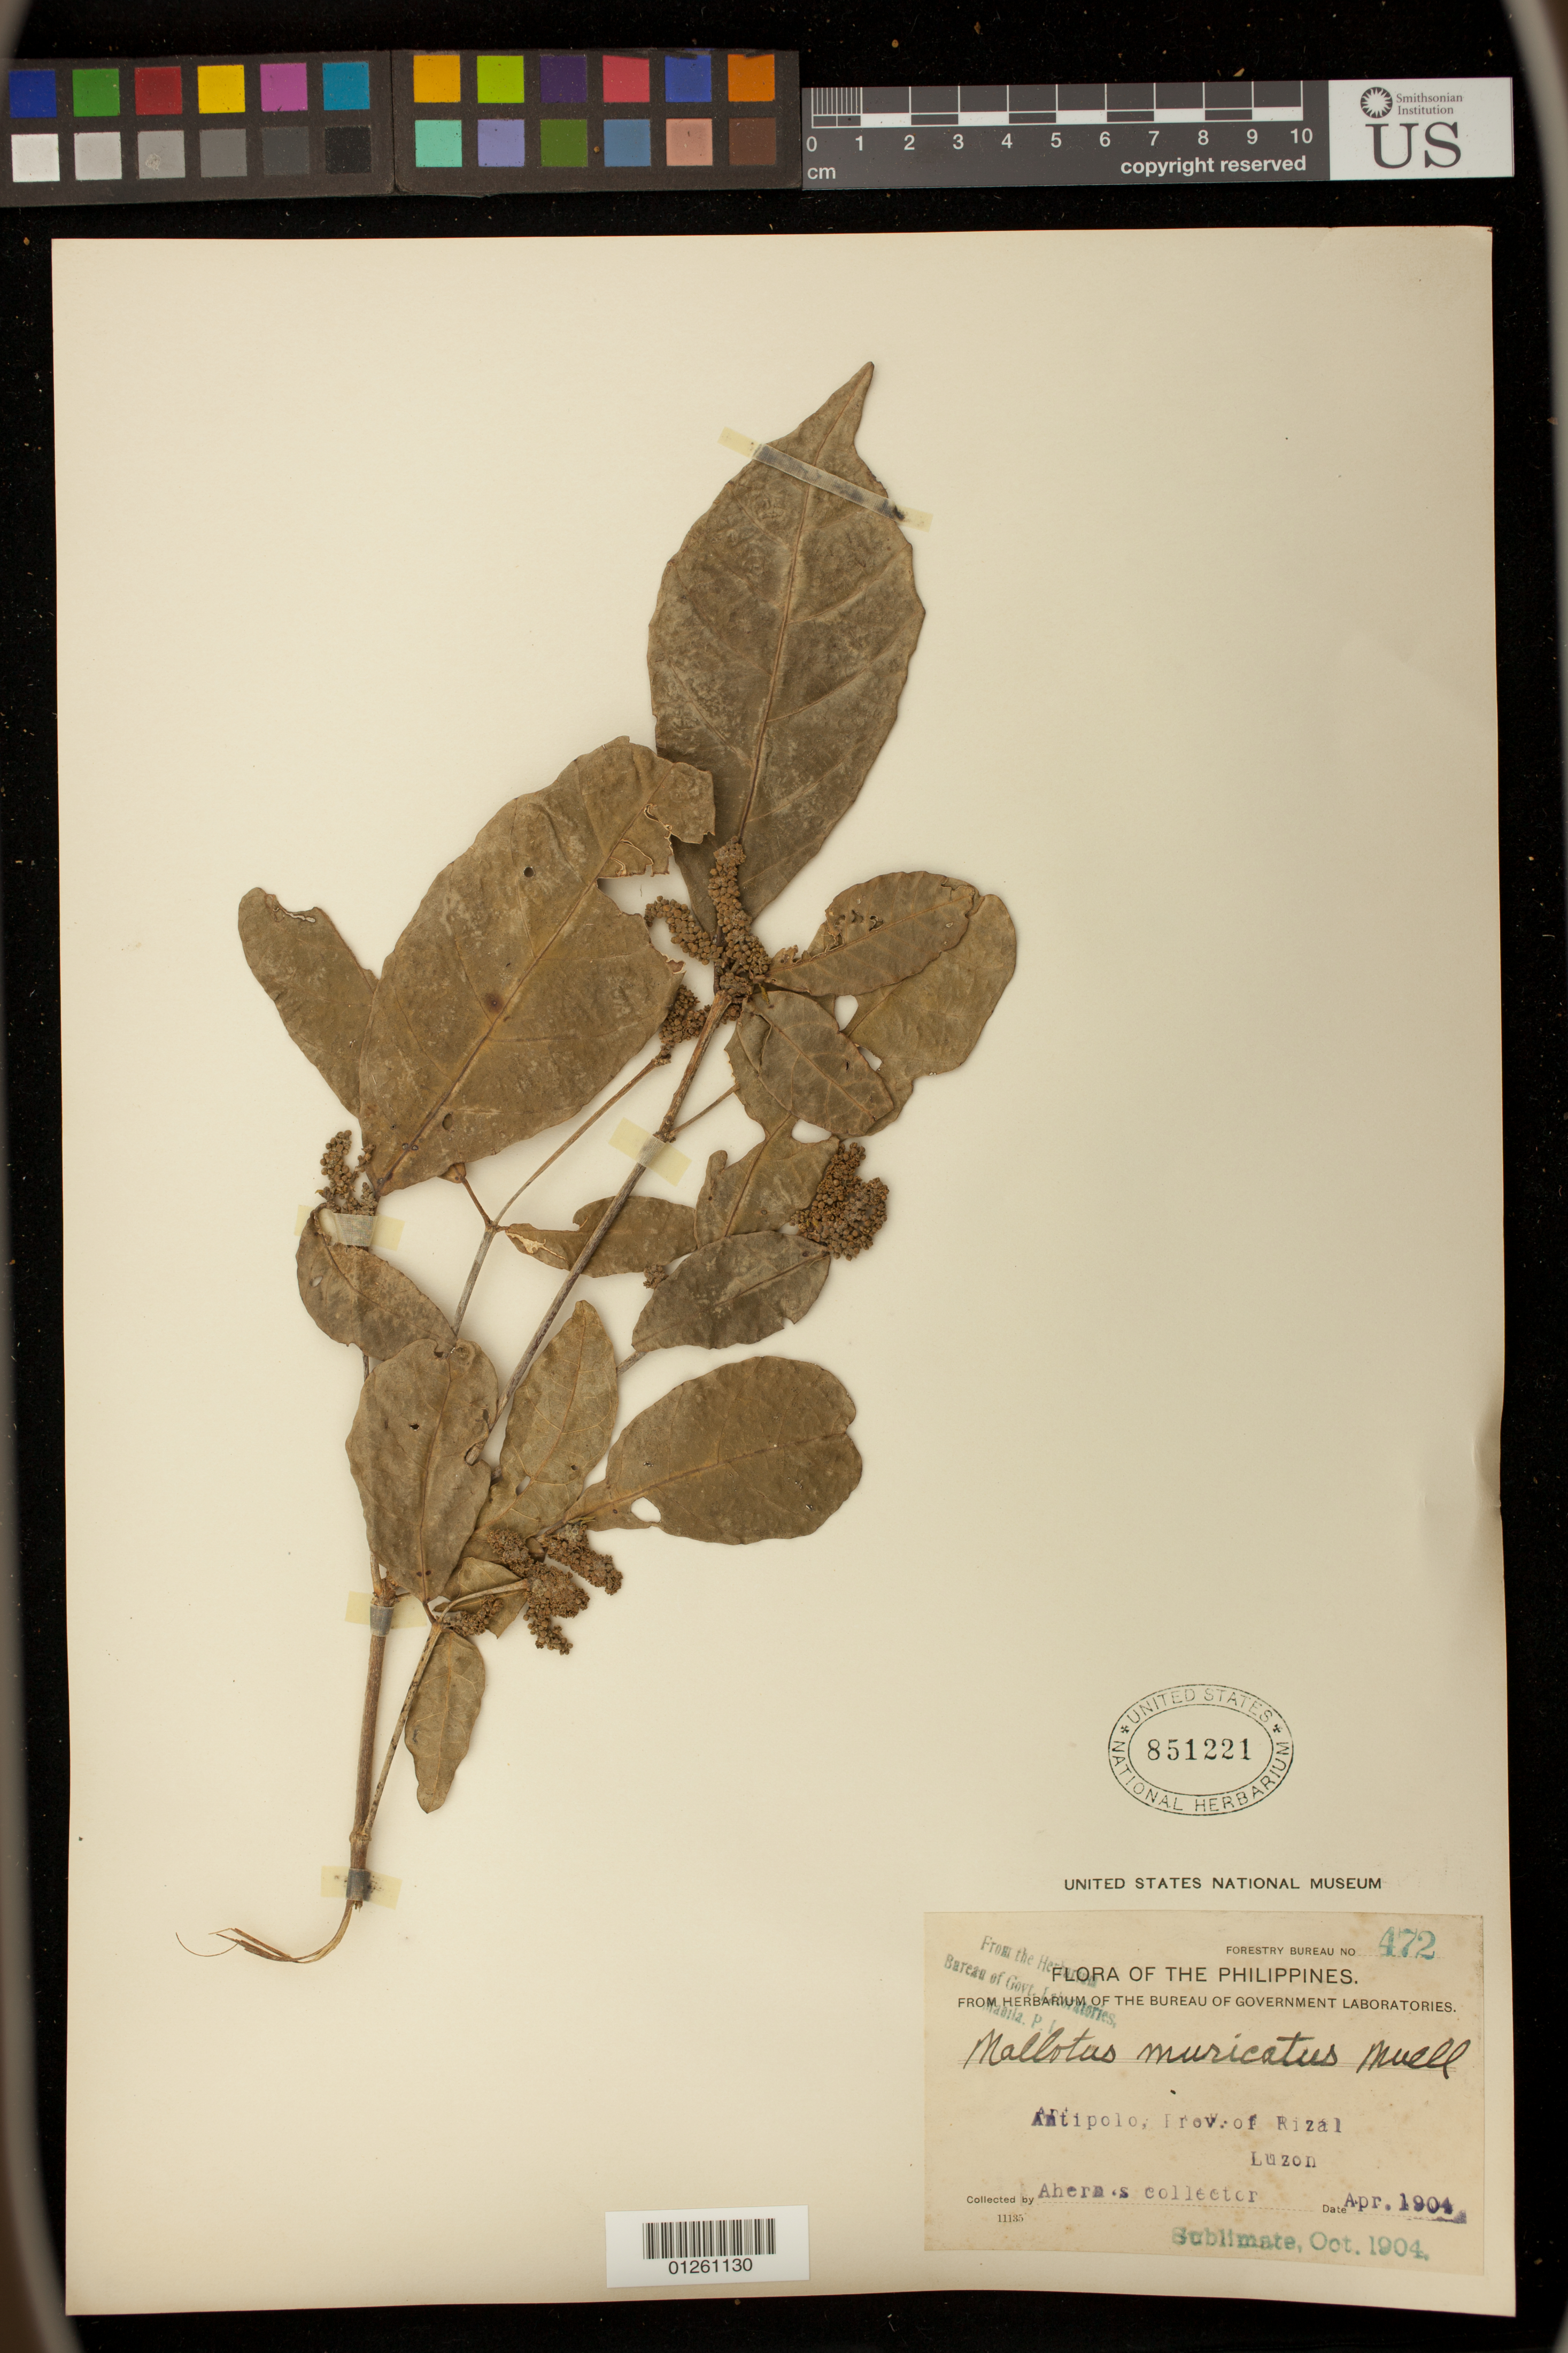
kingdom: Plantae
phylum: Tracheophyta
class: Magnoliopsida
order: Malpighiales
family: Euphorbiaceae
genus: Mallotus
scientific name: Mallotus resinosus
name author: (Blanco) Merr.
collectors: Ahern's collector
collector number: For. Bur. 472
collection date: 1904-04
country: Philippines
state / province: Calabarzon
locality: Antipolo, Prov. of Rizal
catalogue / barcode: US 851221